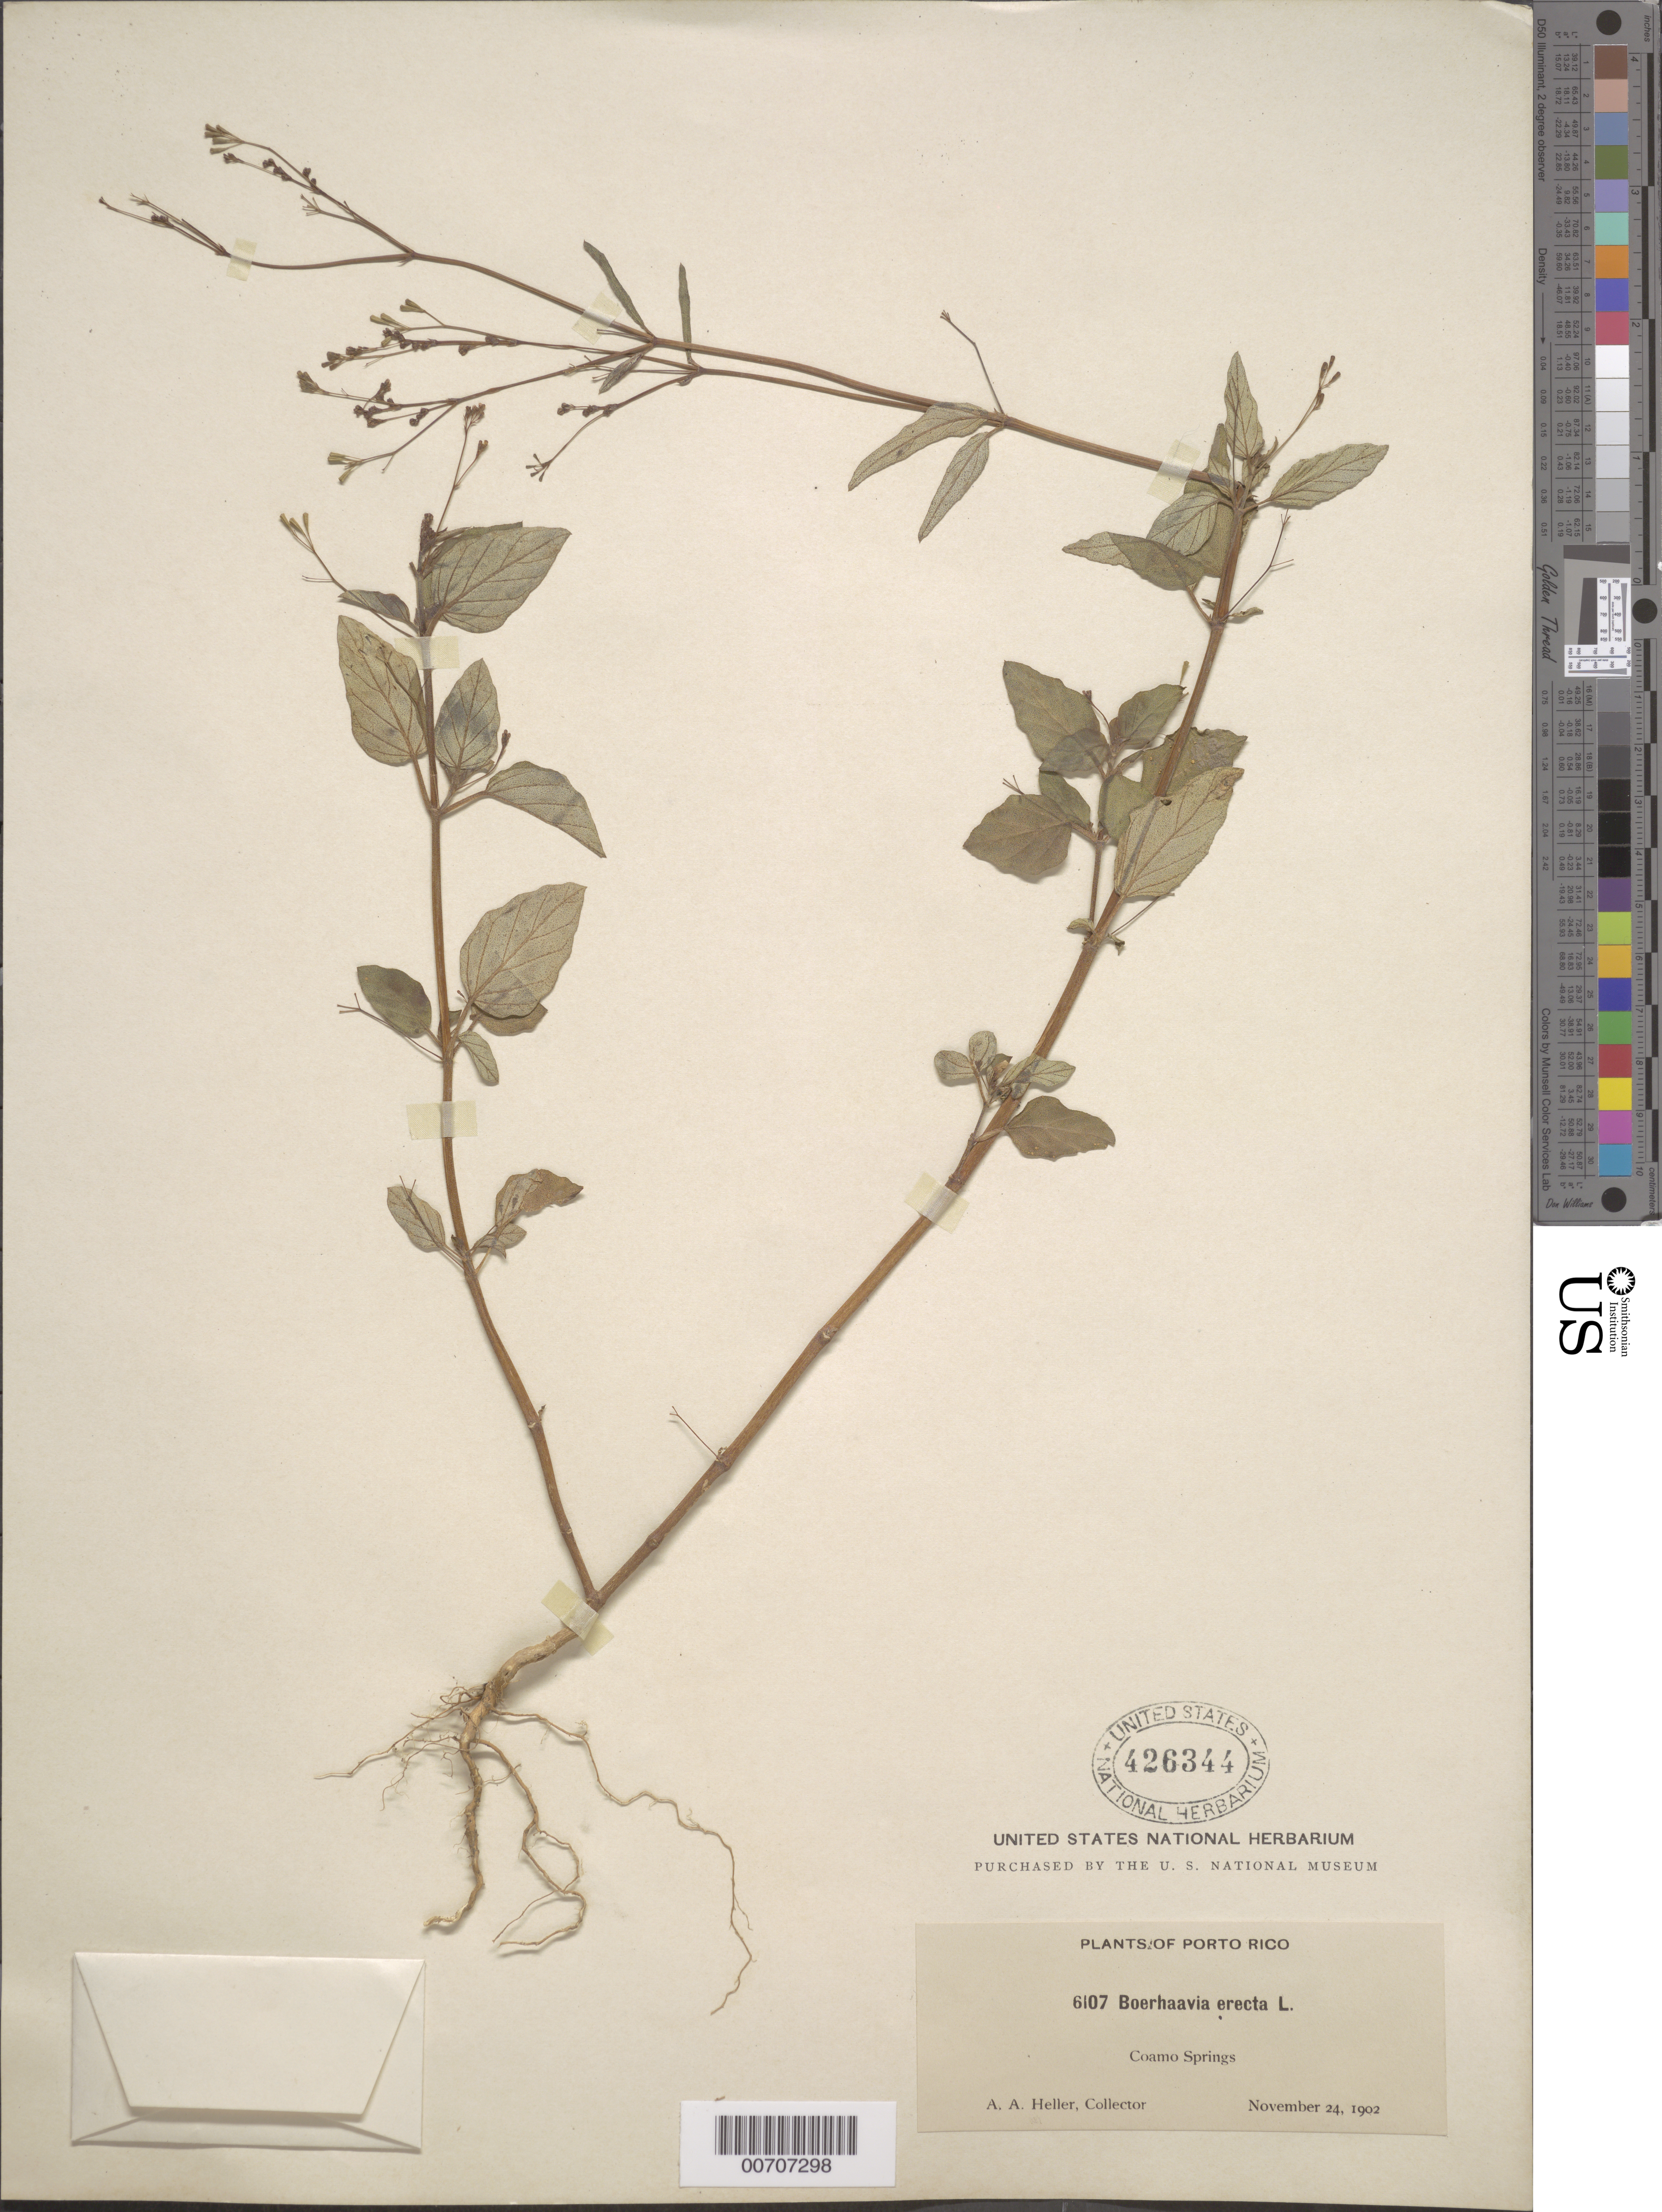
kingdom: Plantae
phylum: Tracheophyta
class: Magnoliopsida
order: Caryophyllales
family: Nyctaginaceae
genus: Boerhavia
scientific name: Boerhavia erecta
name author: L.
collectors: A. A. Heller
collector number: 6107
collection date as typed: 24 Nov 1902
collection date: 1902-11-24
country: Puerto Rico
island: Greater Antilles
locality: Coamo Springs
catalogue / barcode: US 426344